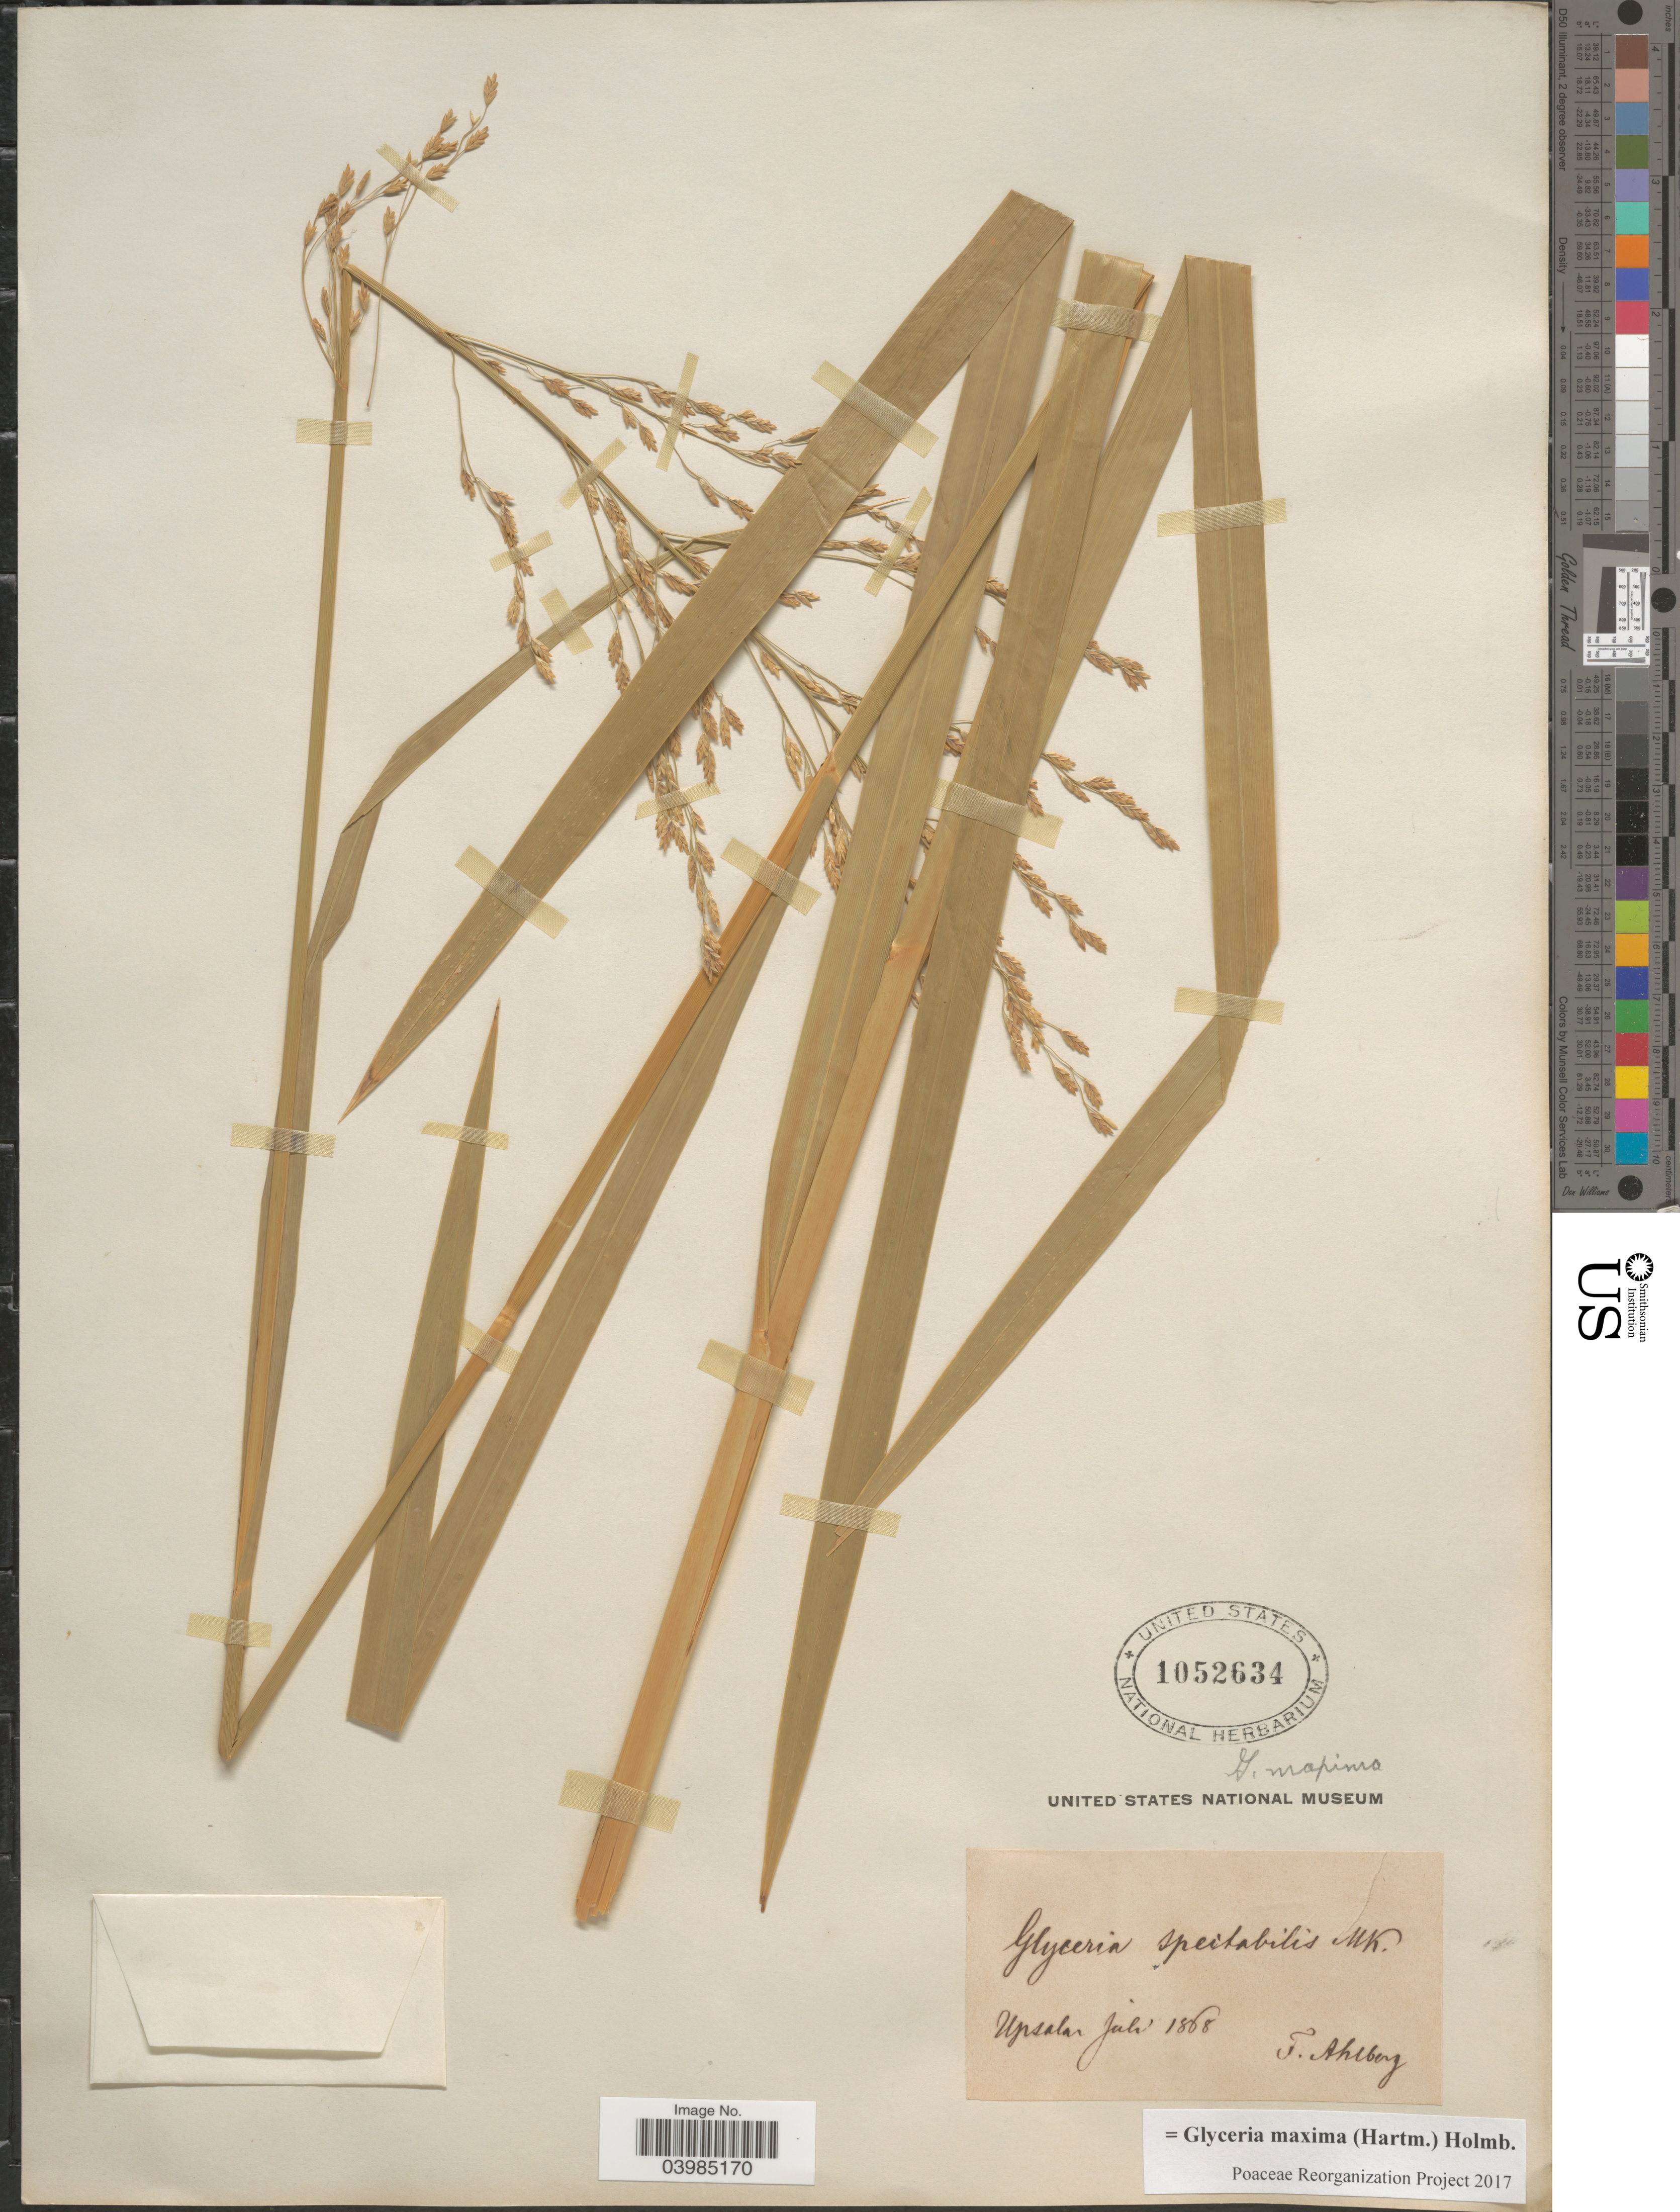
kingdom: Plantae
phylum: Tracheophyta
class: Liliopsida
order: Poales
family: Poaceae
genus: Glyceria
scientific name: Glyceria maxima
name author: (Hartm.) Holmb.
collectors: F. Ahlberg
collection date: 1868-07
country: Sweden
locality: Upsalar.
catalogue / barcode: US 1052634